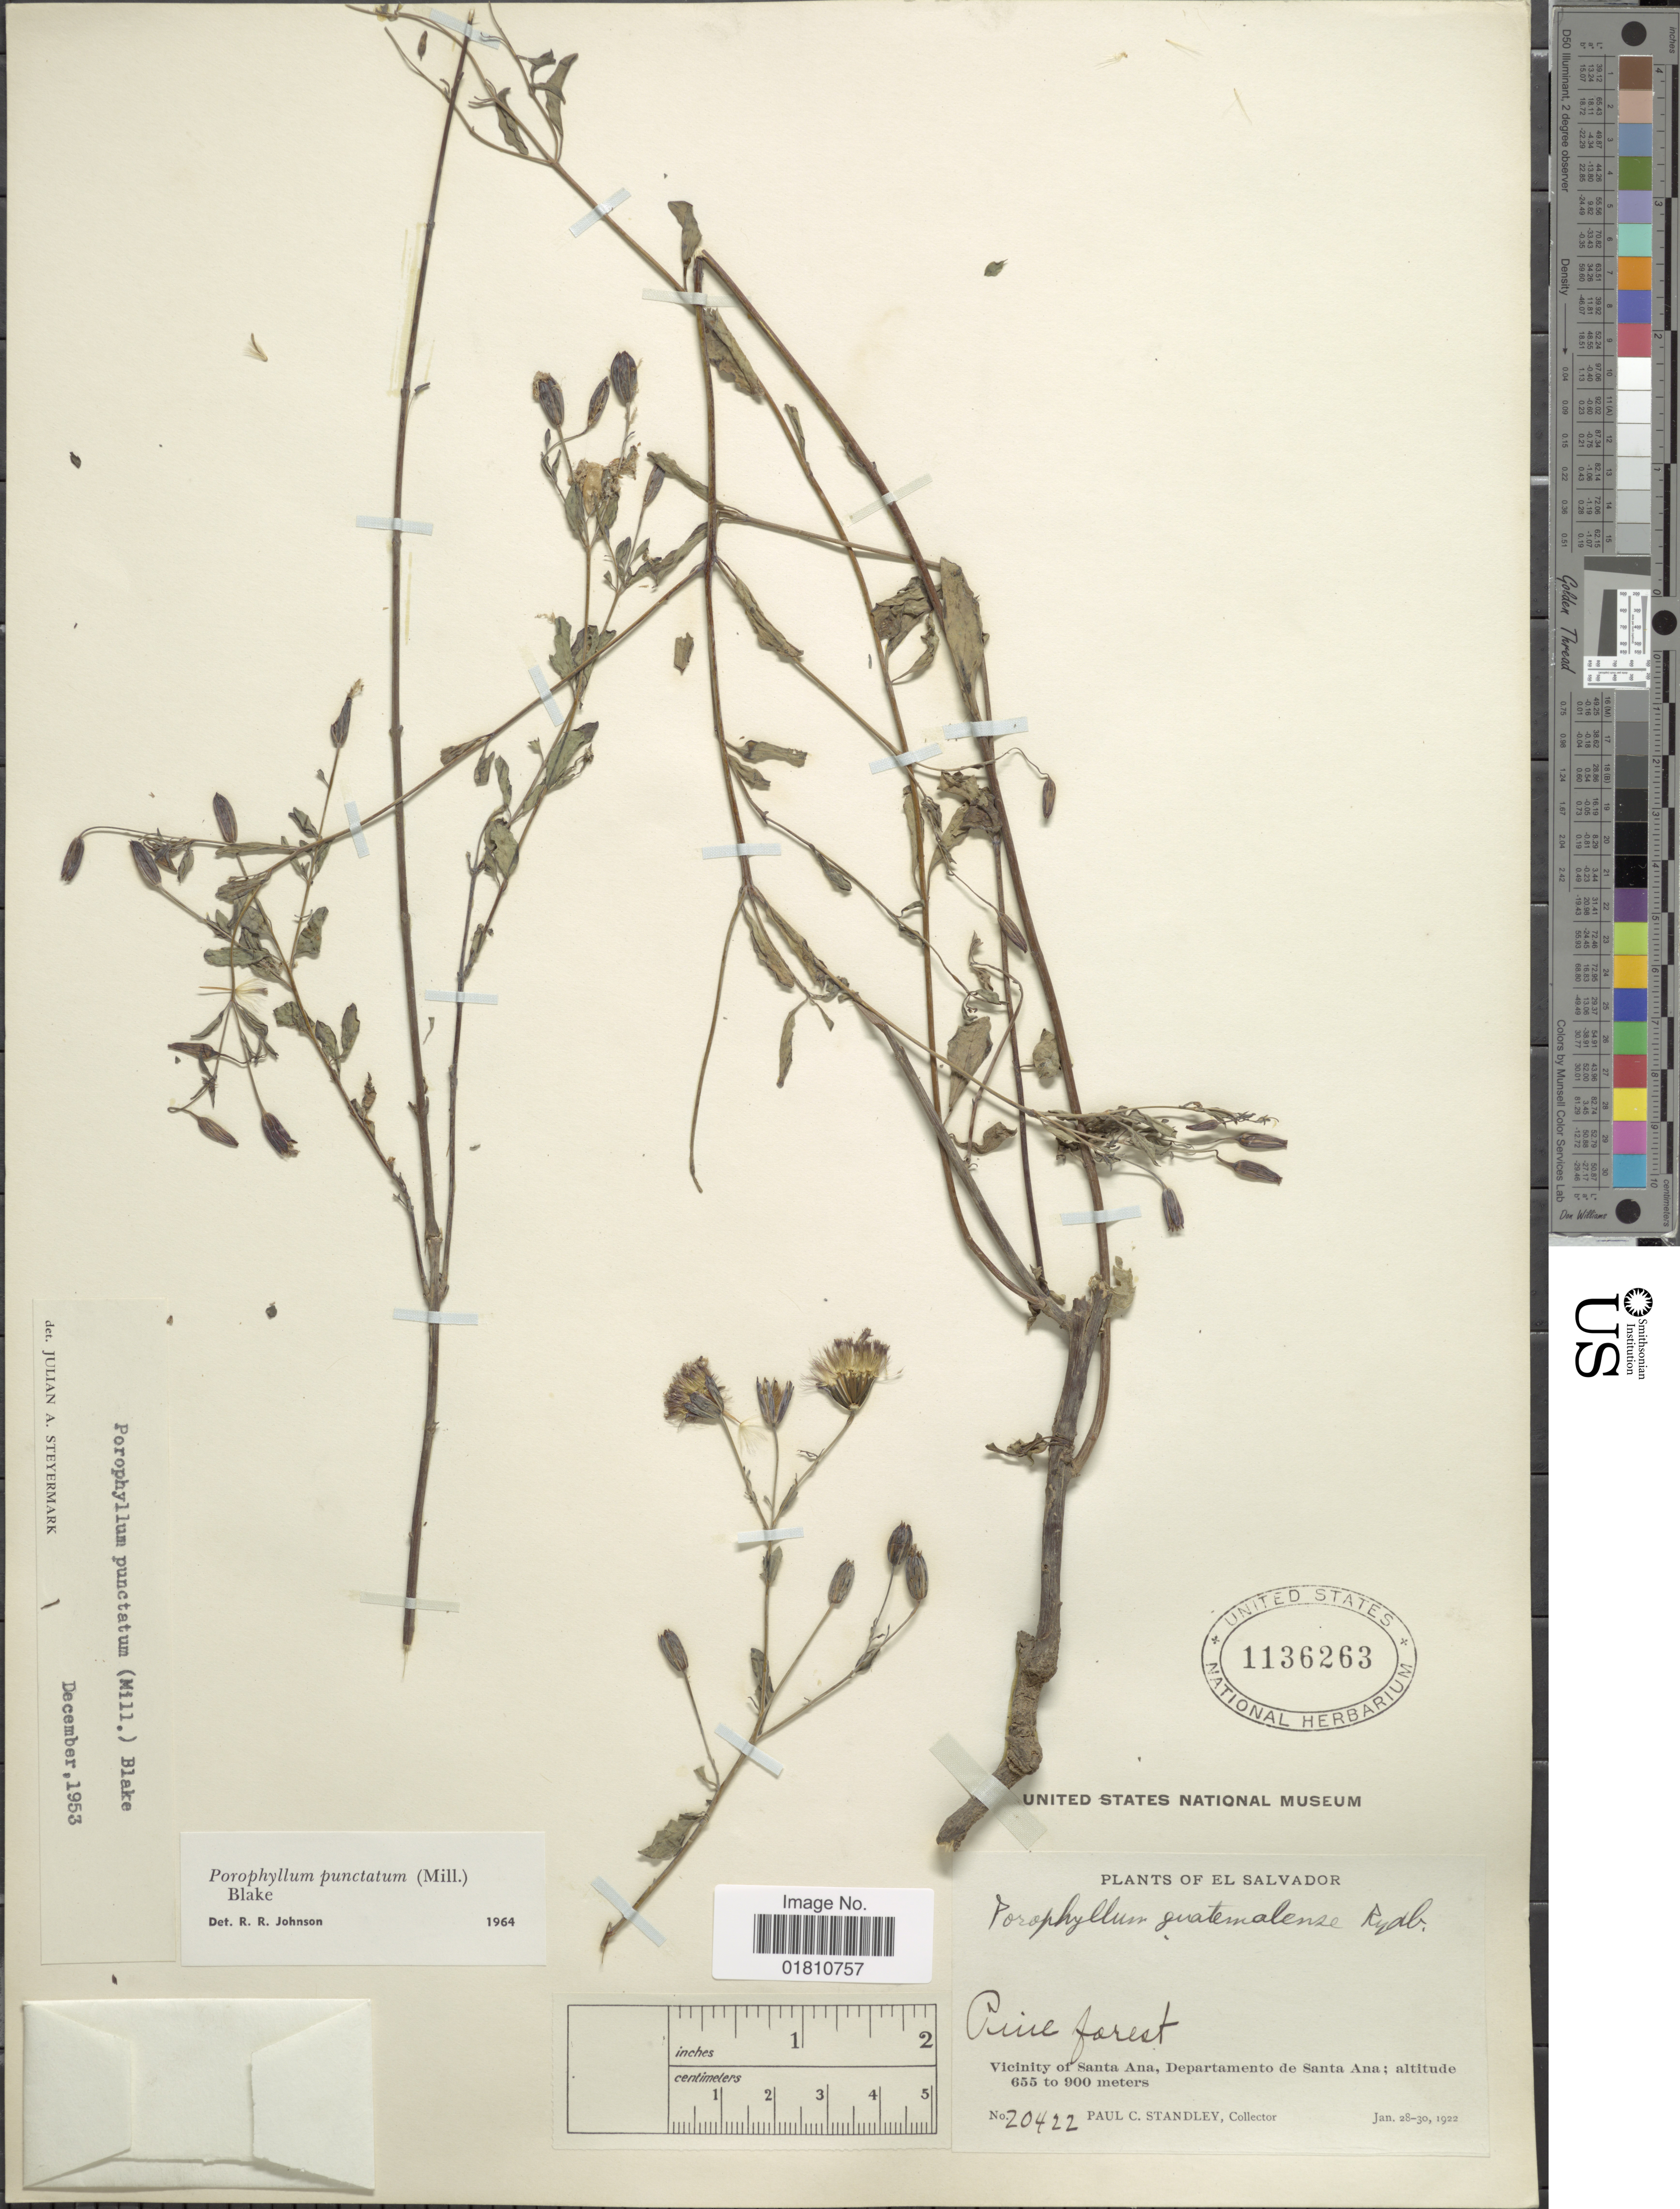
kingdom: Plantae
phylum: Tracheophyta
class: Magnoliopsida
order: Asterales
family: Asteraceae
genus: Porophyllum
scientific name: Porophyllum punctatum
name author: (Mill.) S.F. Blake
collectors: P. C. Standley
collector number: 20422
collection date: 1922-01-28/1922-01-30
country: El Salvador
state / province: Santa Ana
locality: Pine forest, vicinity of Santa Ana.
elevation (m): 655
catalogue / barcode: US 1136263